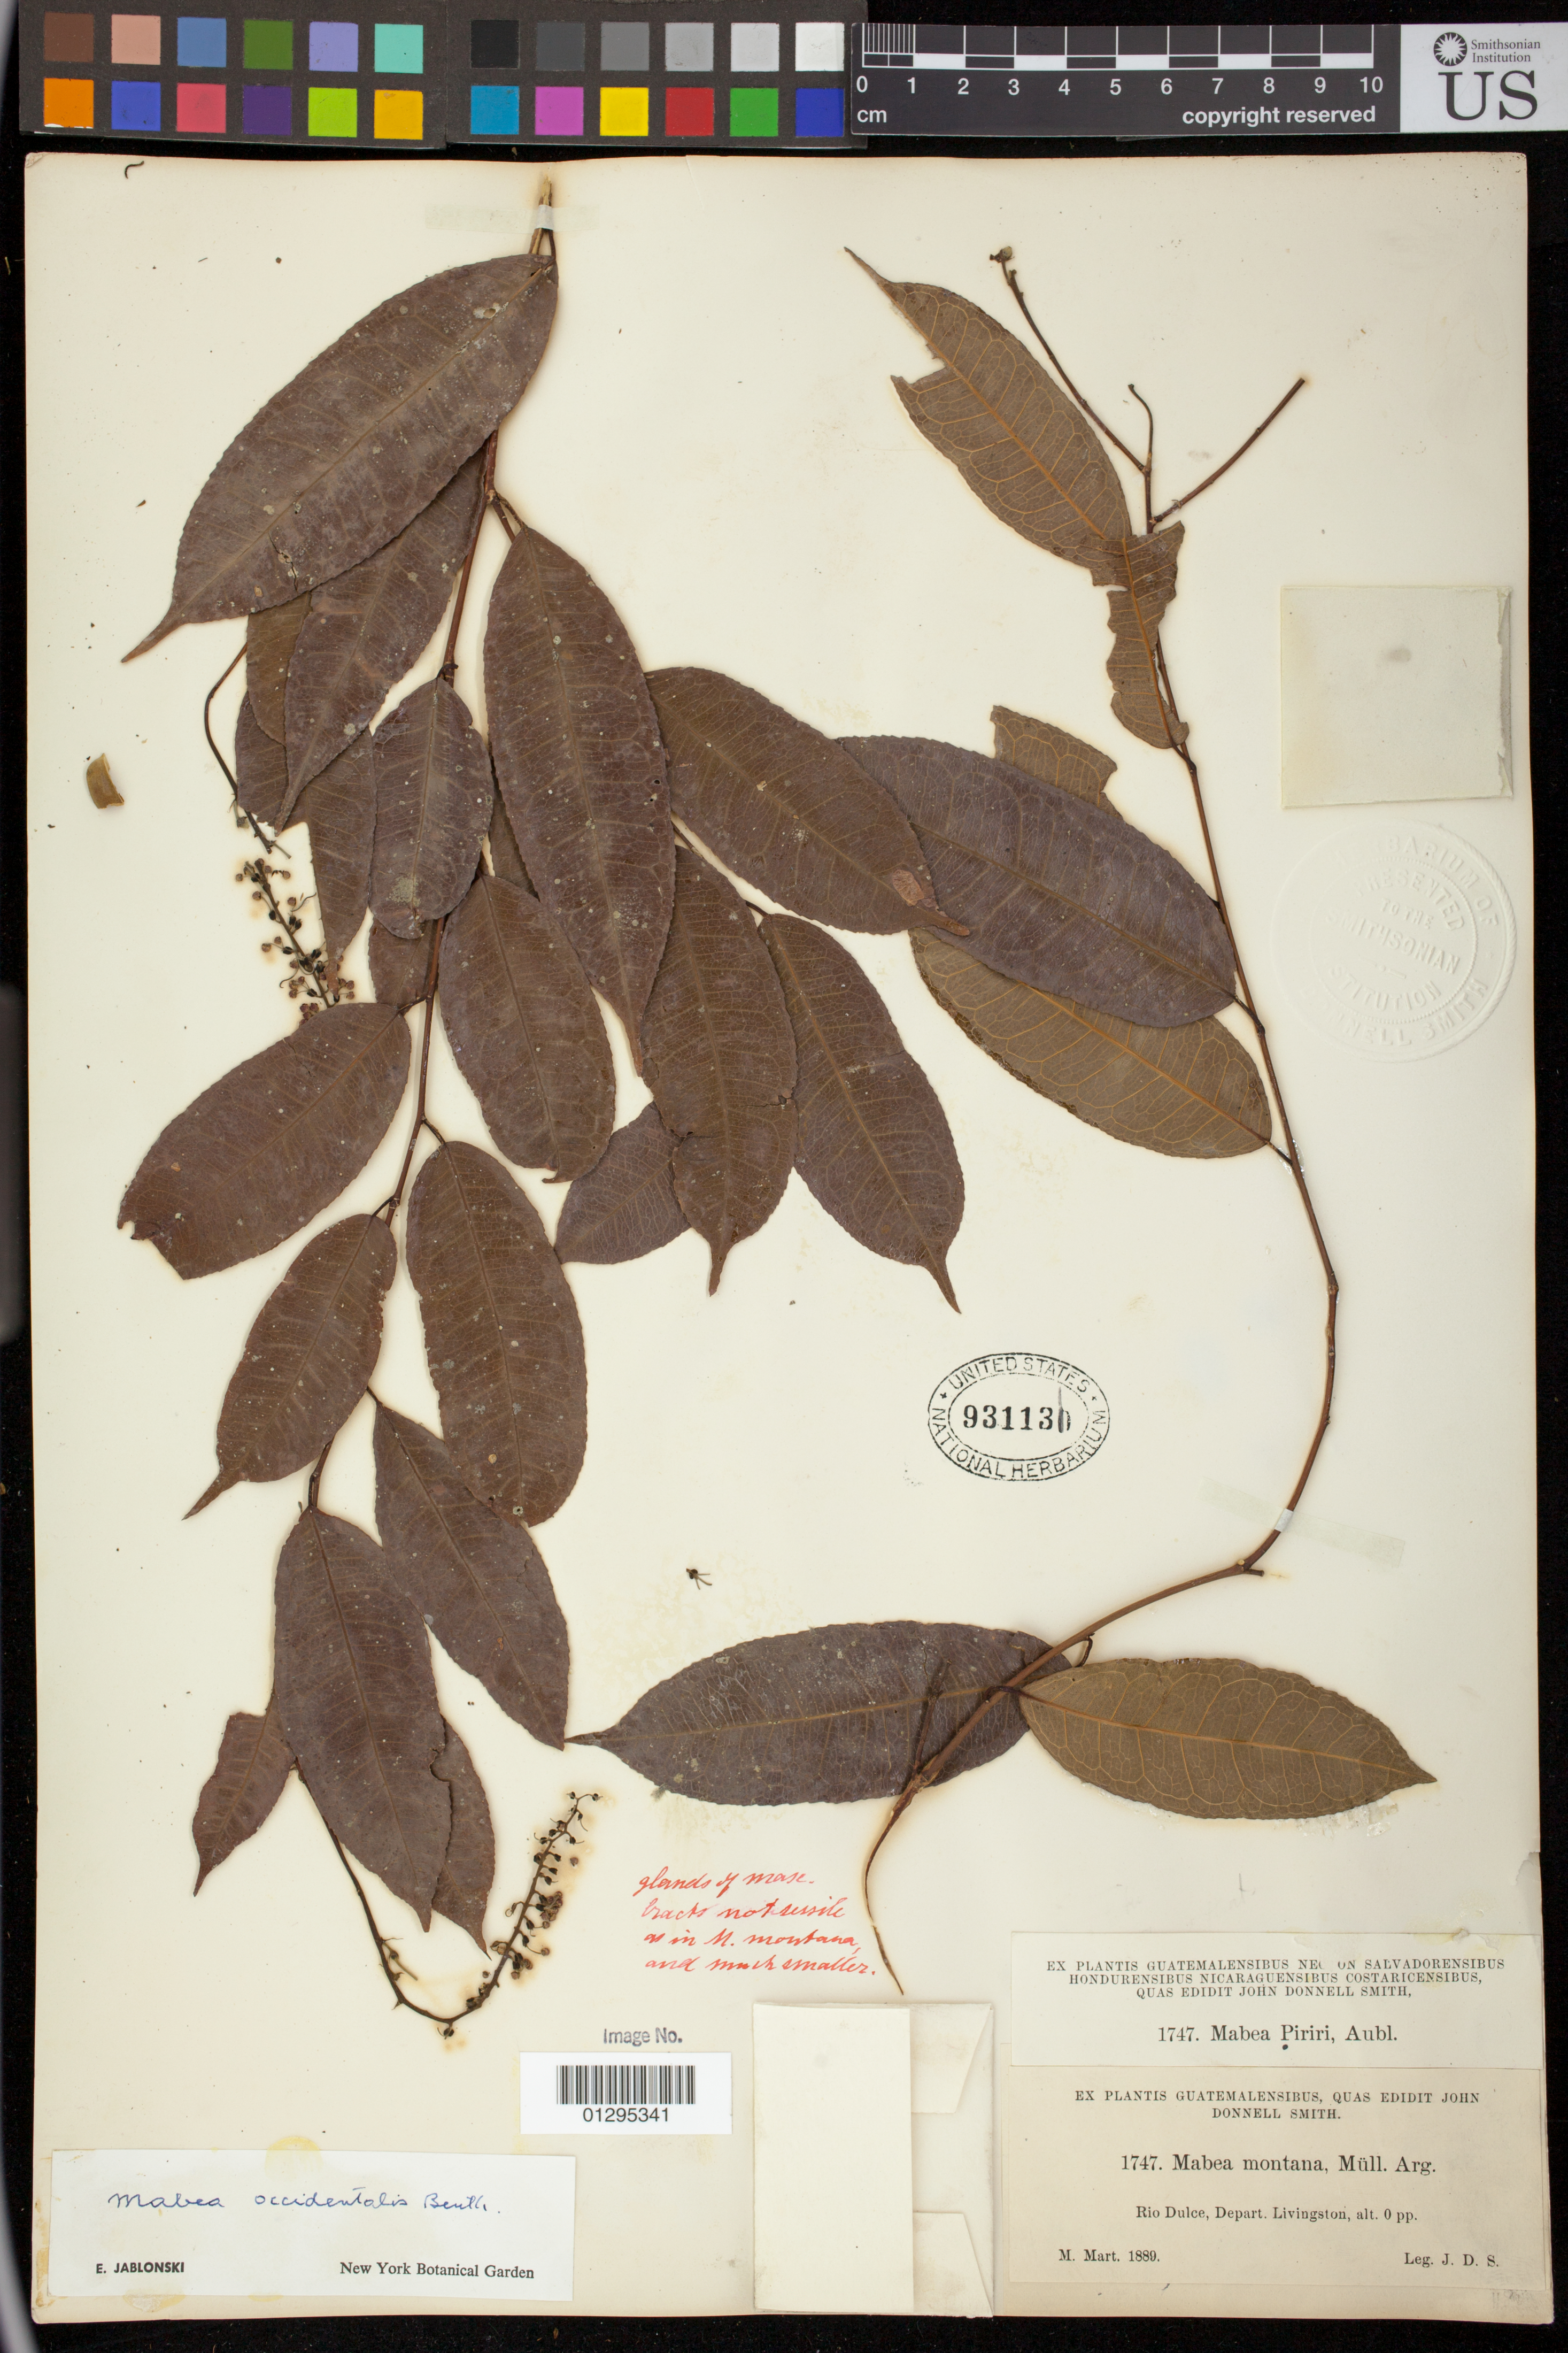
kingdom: Plantae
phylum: Tracheophyta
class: Magnoliopsida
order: Malpighiales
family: Euphorbiaceae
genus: Mabea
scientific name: Mabea occidentalis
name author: Benth.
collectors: J. Smith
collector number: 1747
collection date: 1889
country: Guatemala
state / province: Izabal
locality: Rio Dulce River, Depart. Livingston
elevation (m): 0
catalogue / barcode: US 931130